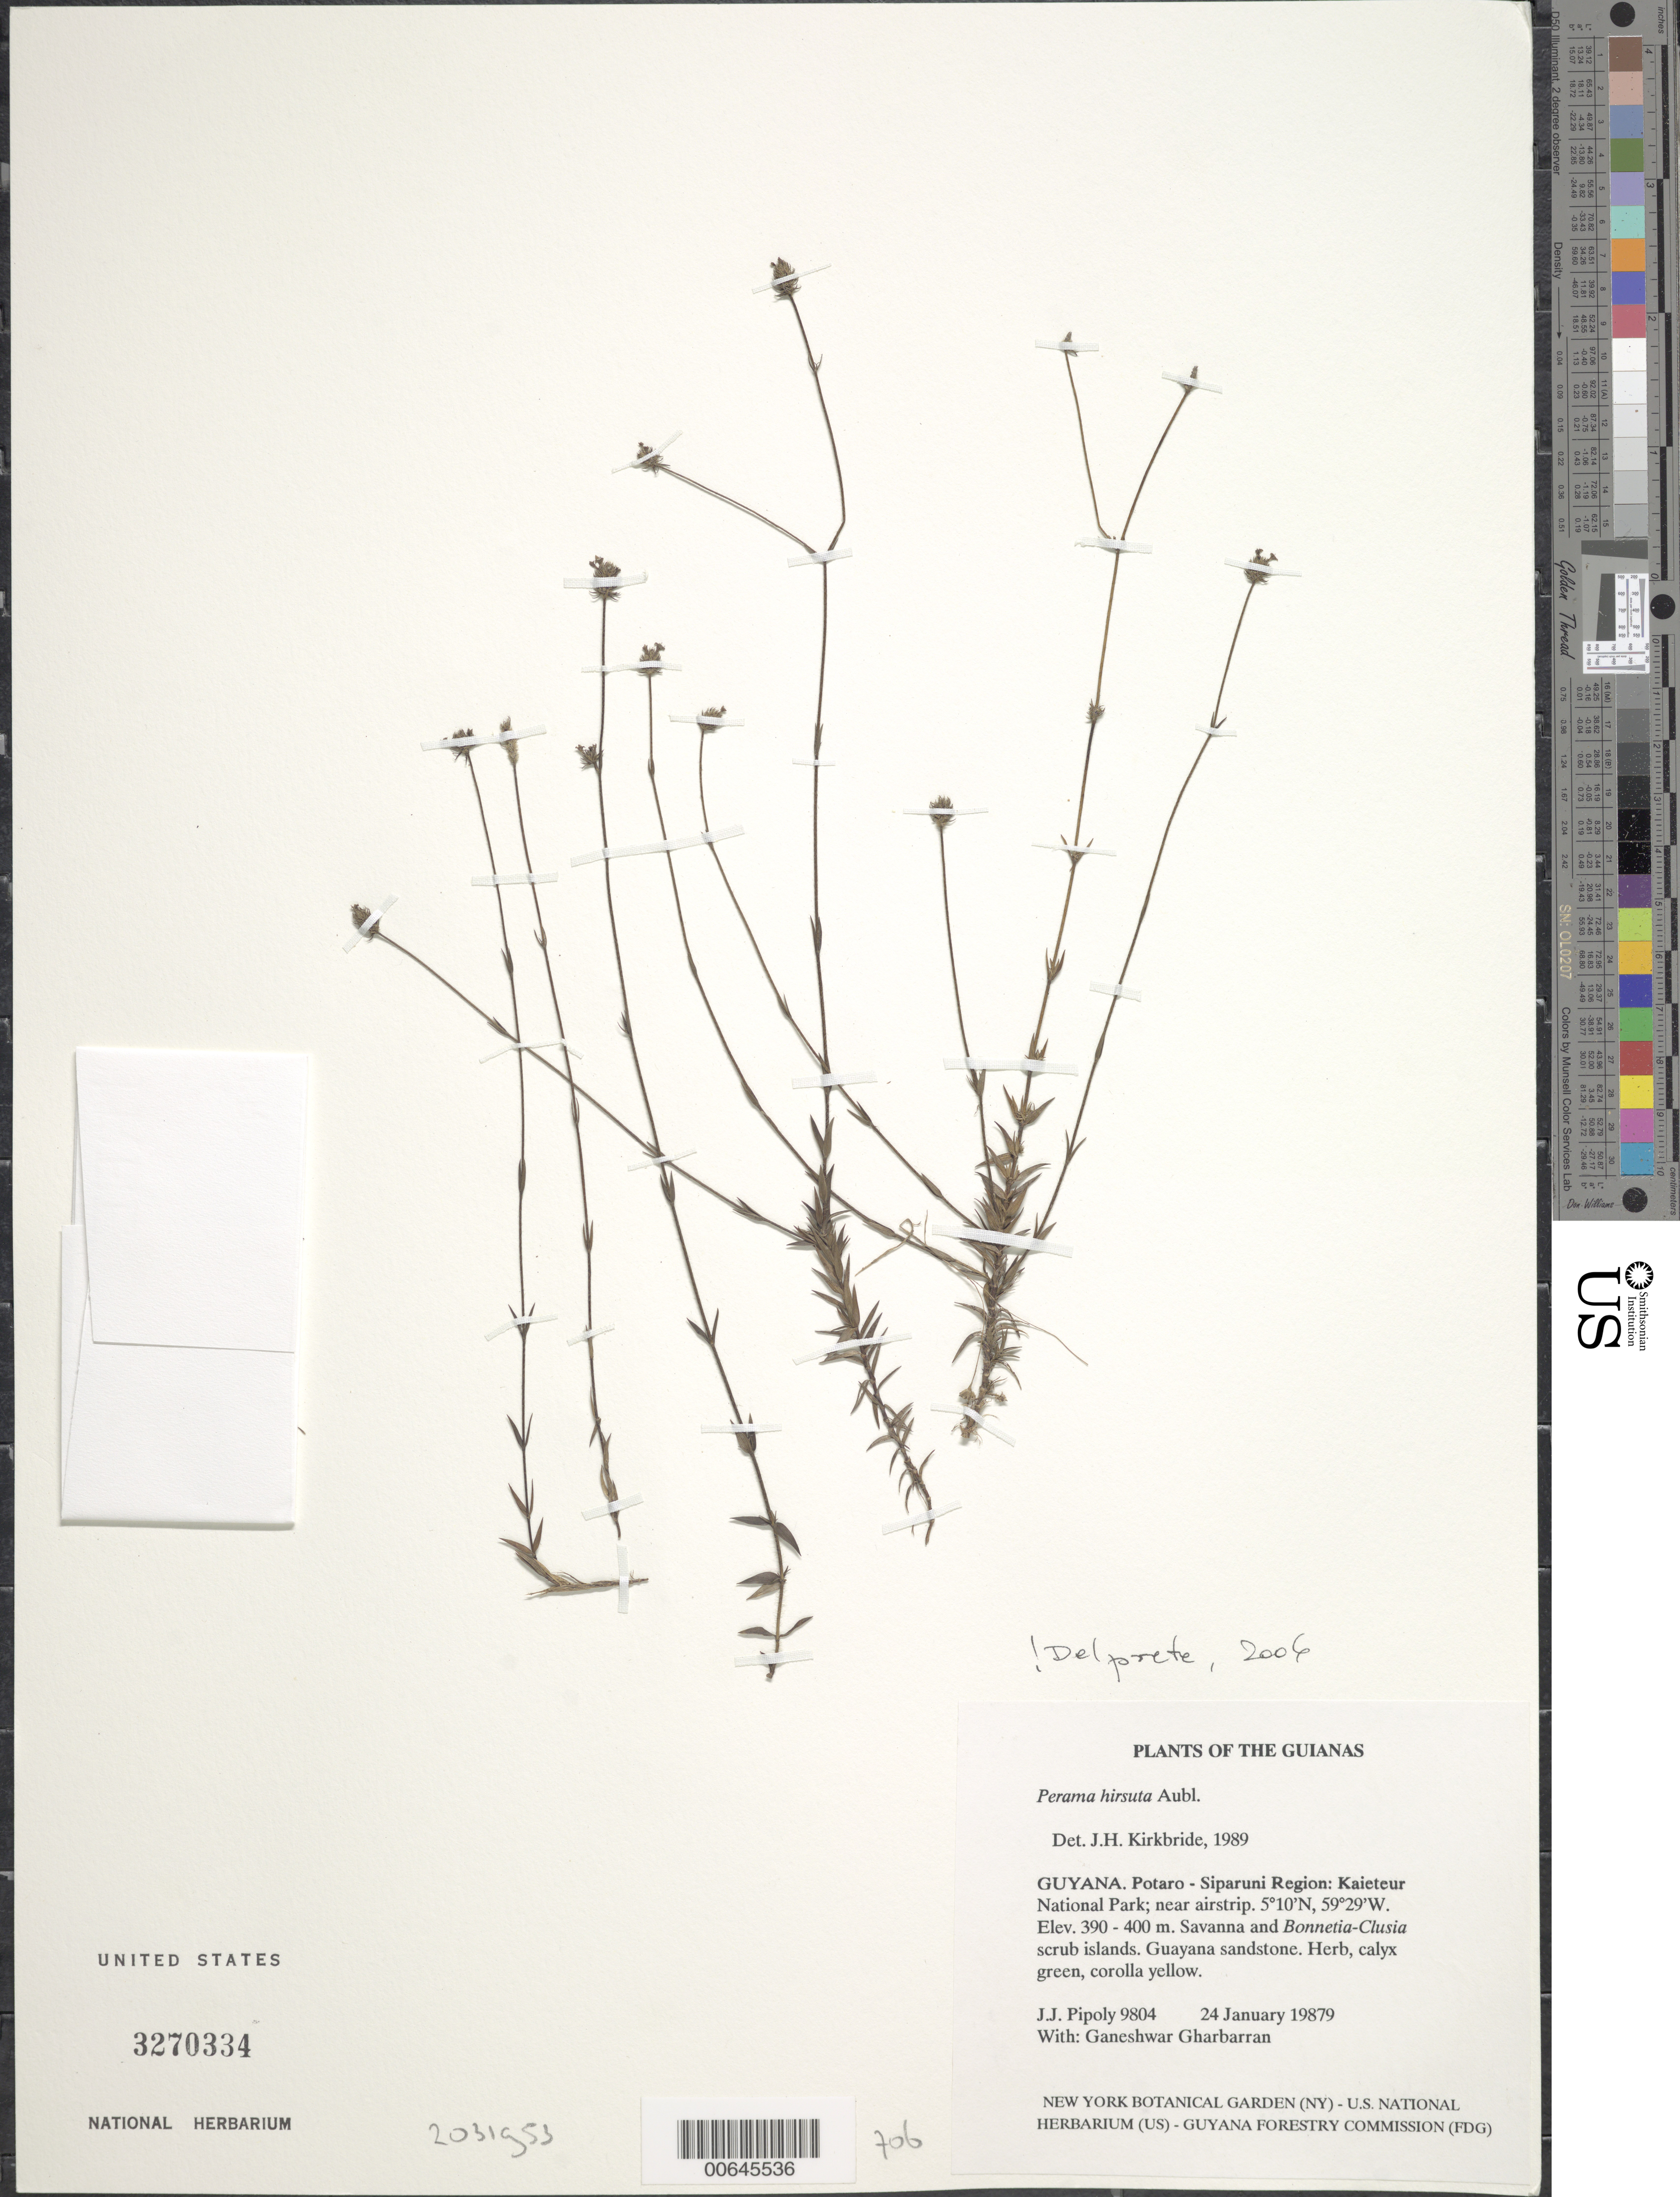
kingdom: Plantae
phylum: Tracheophyta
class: Magnoliopsida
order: Gentianales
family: Rubiaceae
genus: Perama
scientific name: Perama hirsuta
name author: Aubl.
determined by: Delprete, P. G., Herb. de Guyane Cay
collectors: J. J. Pipoly & G. Gharbarran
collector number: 9804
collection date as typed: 24 January 1987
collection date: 1987-01-24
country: Guyana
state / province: Potaro-Siparuni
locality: Kaieteur National Park; near airstrip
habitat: Savanna and Bonnetia-Clusia scrub islands. Guayana sandstone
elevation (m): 390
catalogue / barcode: US 3270334